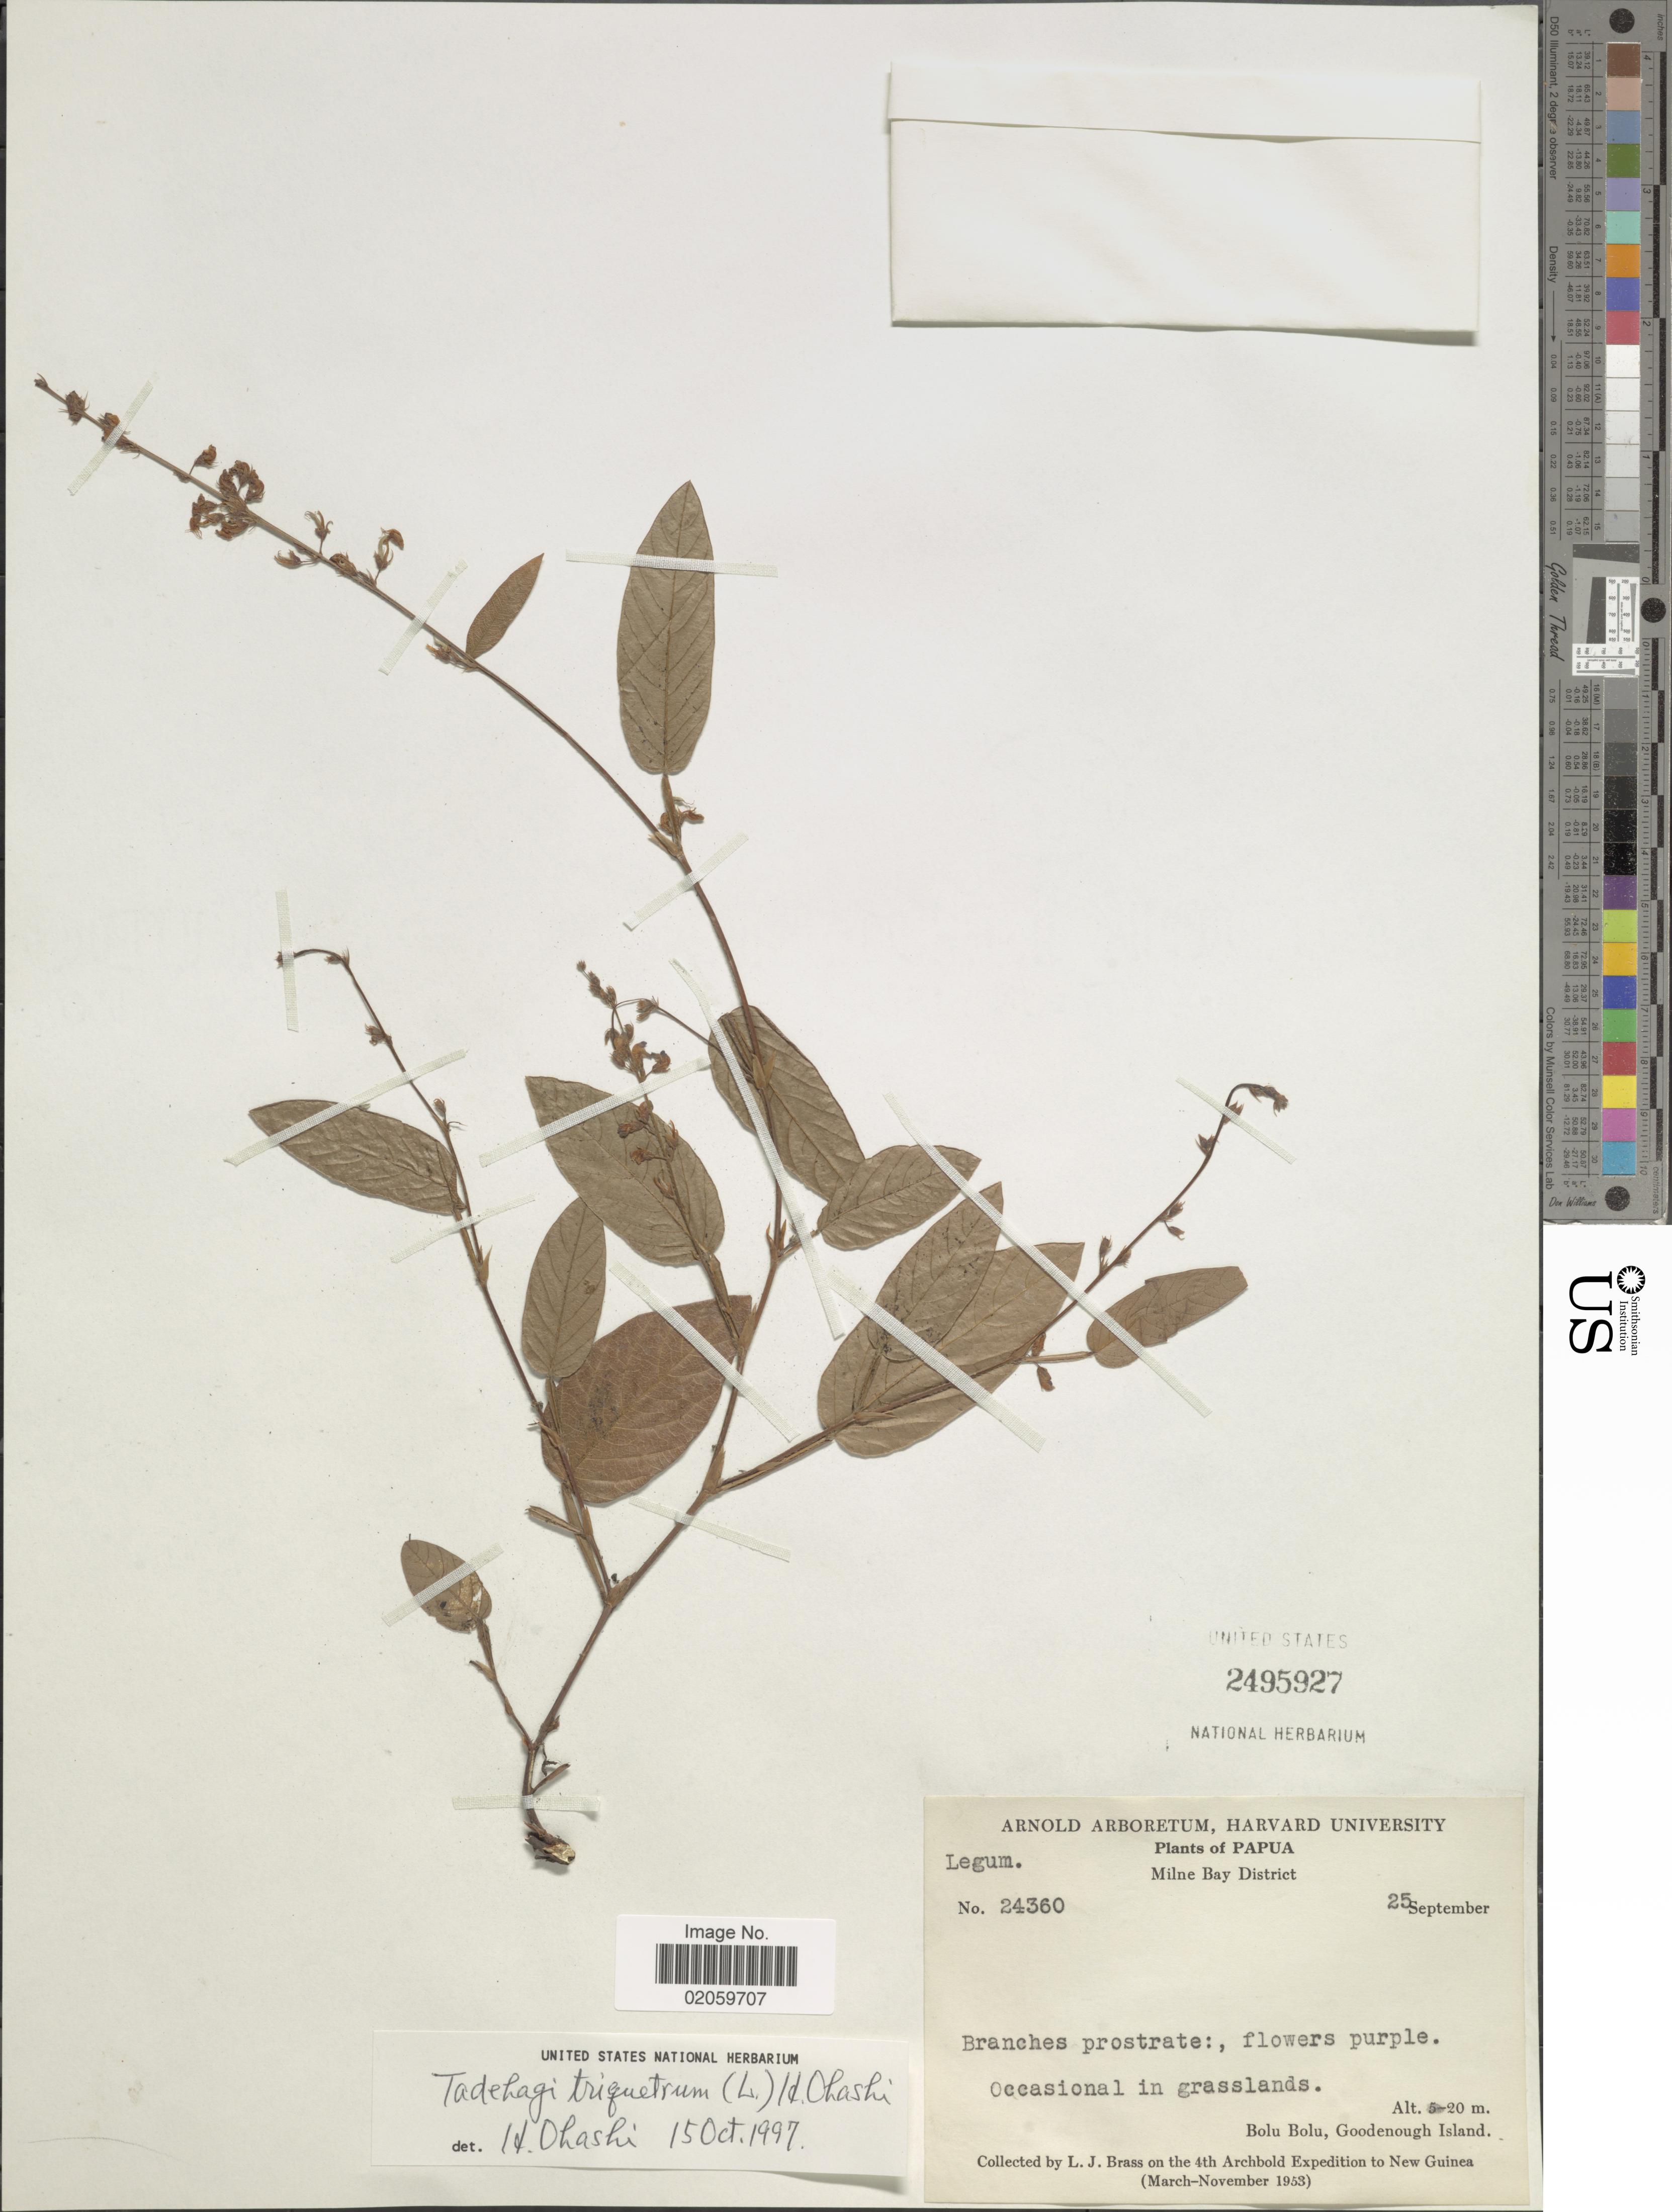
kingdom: Plantae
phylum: Tracheophyta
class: Magnoliopsida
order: Fabales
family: Fabaceae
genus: Tadehagi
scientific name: Tadehagi triquetrum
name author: (L.) H. Ohashi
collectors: L. J. Brass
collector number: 24360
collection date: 1953-09-25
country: Papua New Guinea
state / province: Milne Bay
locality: Papua, Bolu Bolu, Goodenough Island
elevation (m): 20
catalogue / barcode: US 24959257